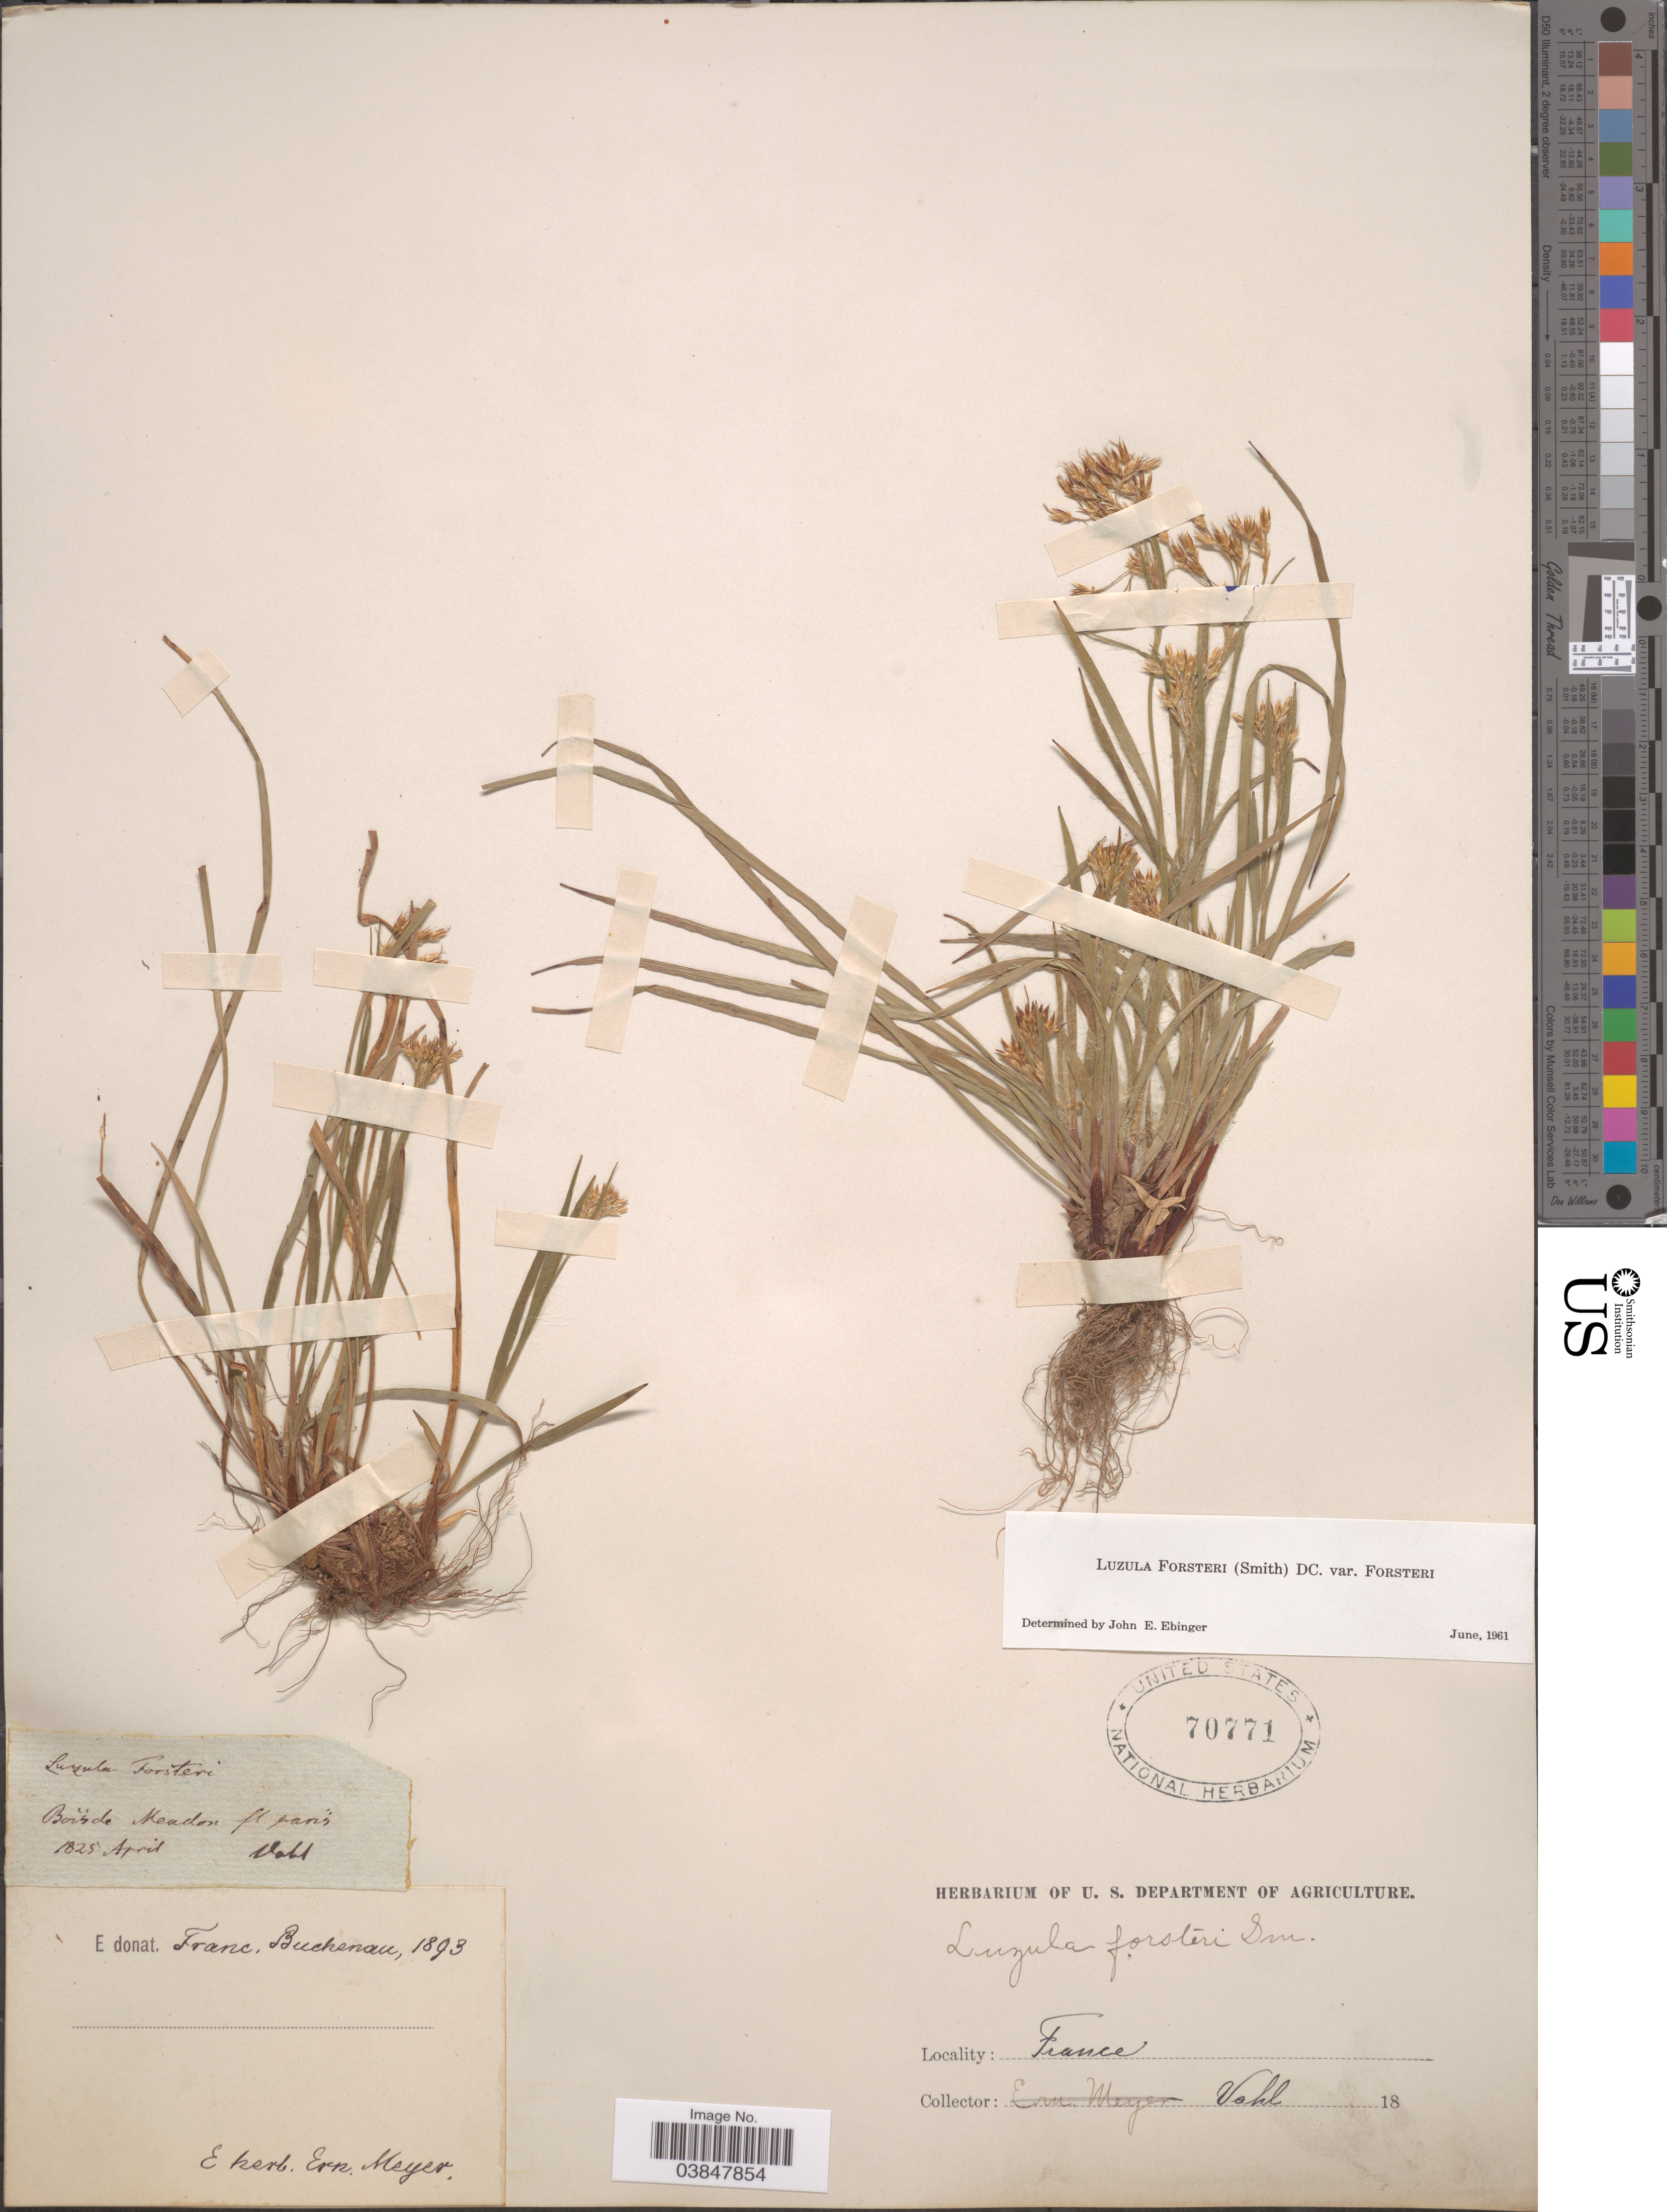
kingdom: Plantae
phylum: Tracheophyta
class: Liliopsida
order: Poales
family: Juncaceae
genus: Luzula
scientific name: Luzula forsteri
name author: (Sm.) DC.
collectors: E. Meyer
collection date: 1825-04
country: France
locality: Bois de Meadon ft parís. Vohl. [interpreted]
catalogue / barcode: US 70771